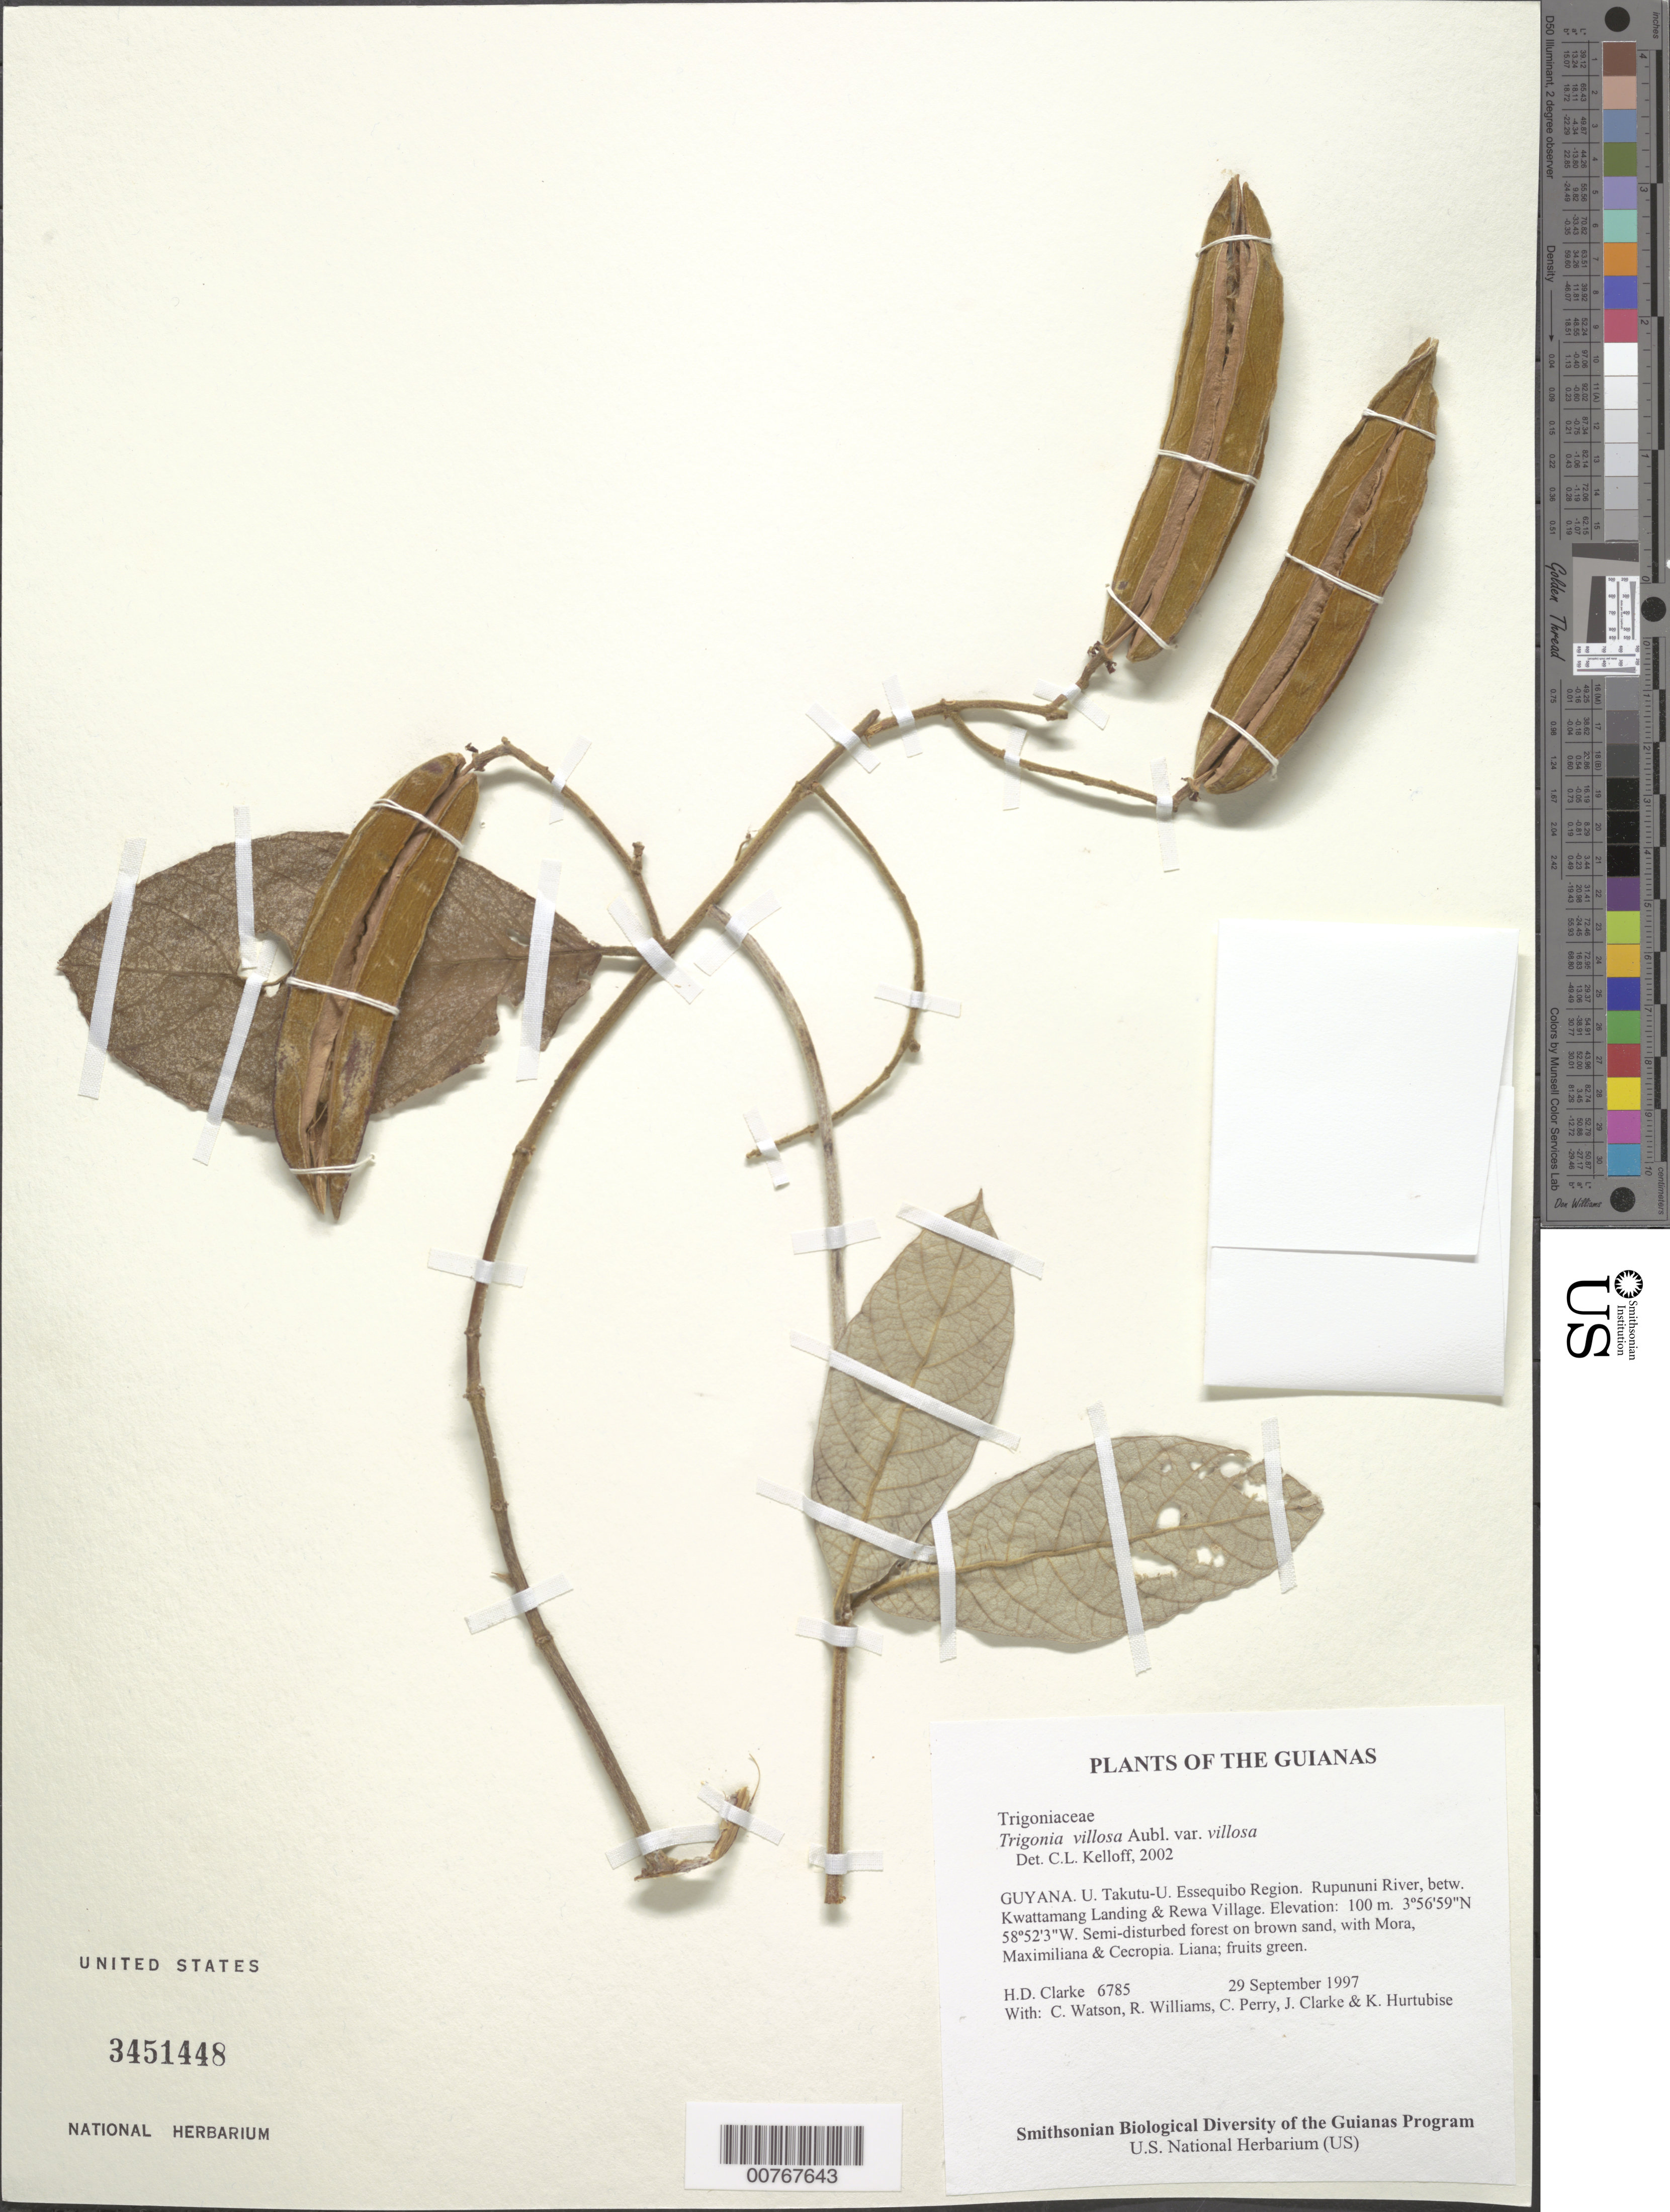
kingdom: Plantae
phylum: Tracheophyta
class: Magnoliopsida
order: Malpighiales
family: Trigoniaceae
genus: Trigonia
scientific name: Trigonia villosa var. villosa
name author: Aubl.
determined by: Kelloff, Carol L., (US), Smithsonian Institution - National Museum of Natural History (UNITED STATES)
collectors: H. D. Clarke, C. Watson, R. Williams, C. Perry, J. Clarke & K. Hurtubise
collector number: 6785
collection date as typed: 29 September 1997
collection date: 1997-09-29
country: Guyana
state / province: U. Takutu-U. Essequibo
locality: Rupununi River, betw. Kwattamang Landing & Rewa Village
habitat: Semi-disturbed forest on brown sand, with Mora, Maximiliana & Cecropia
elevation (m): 100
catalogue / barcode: US 3451448